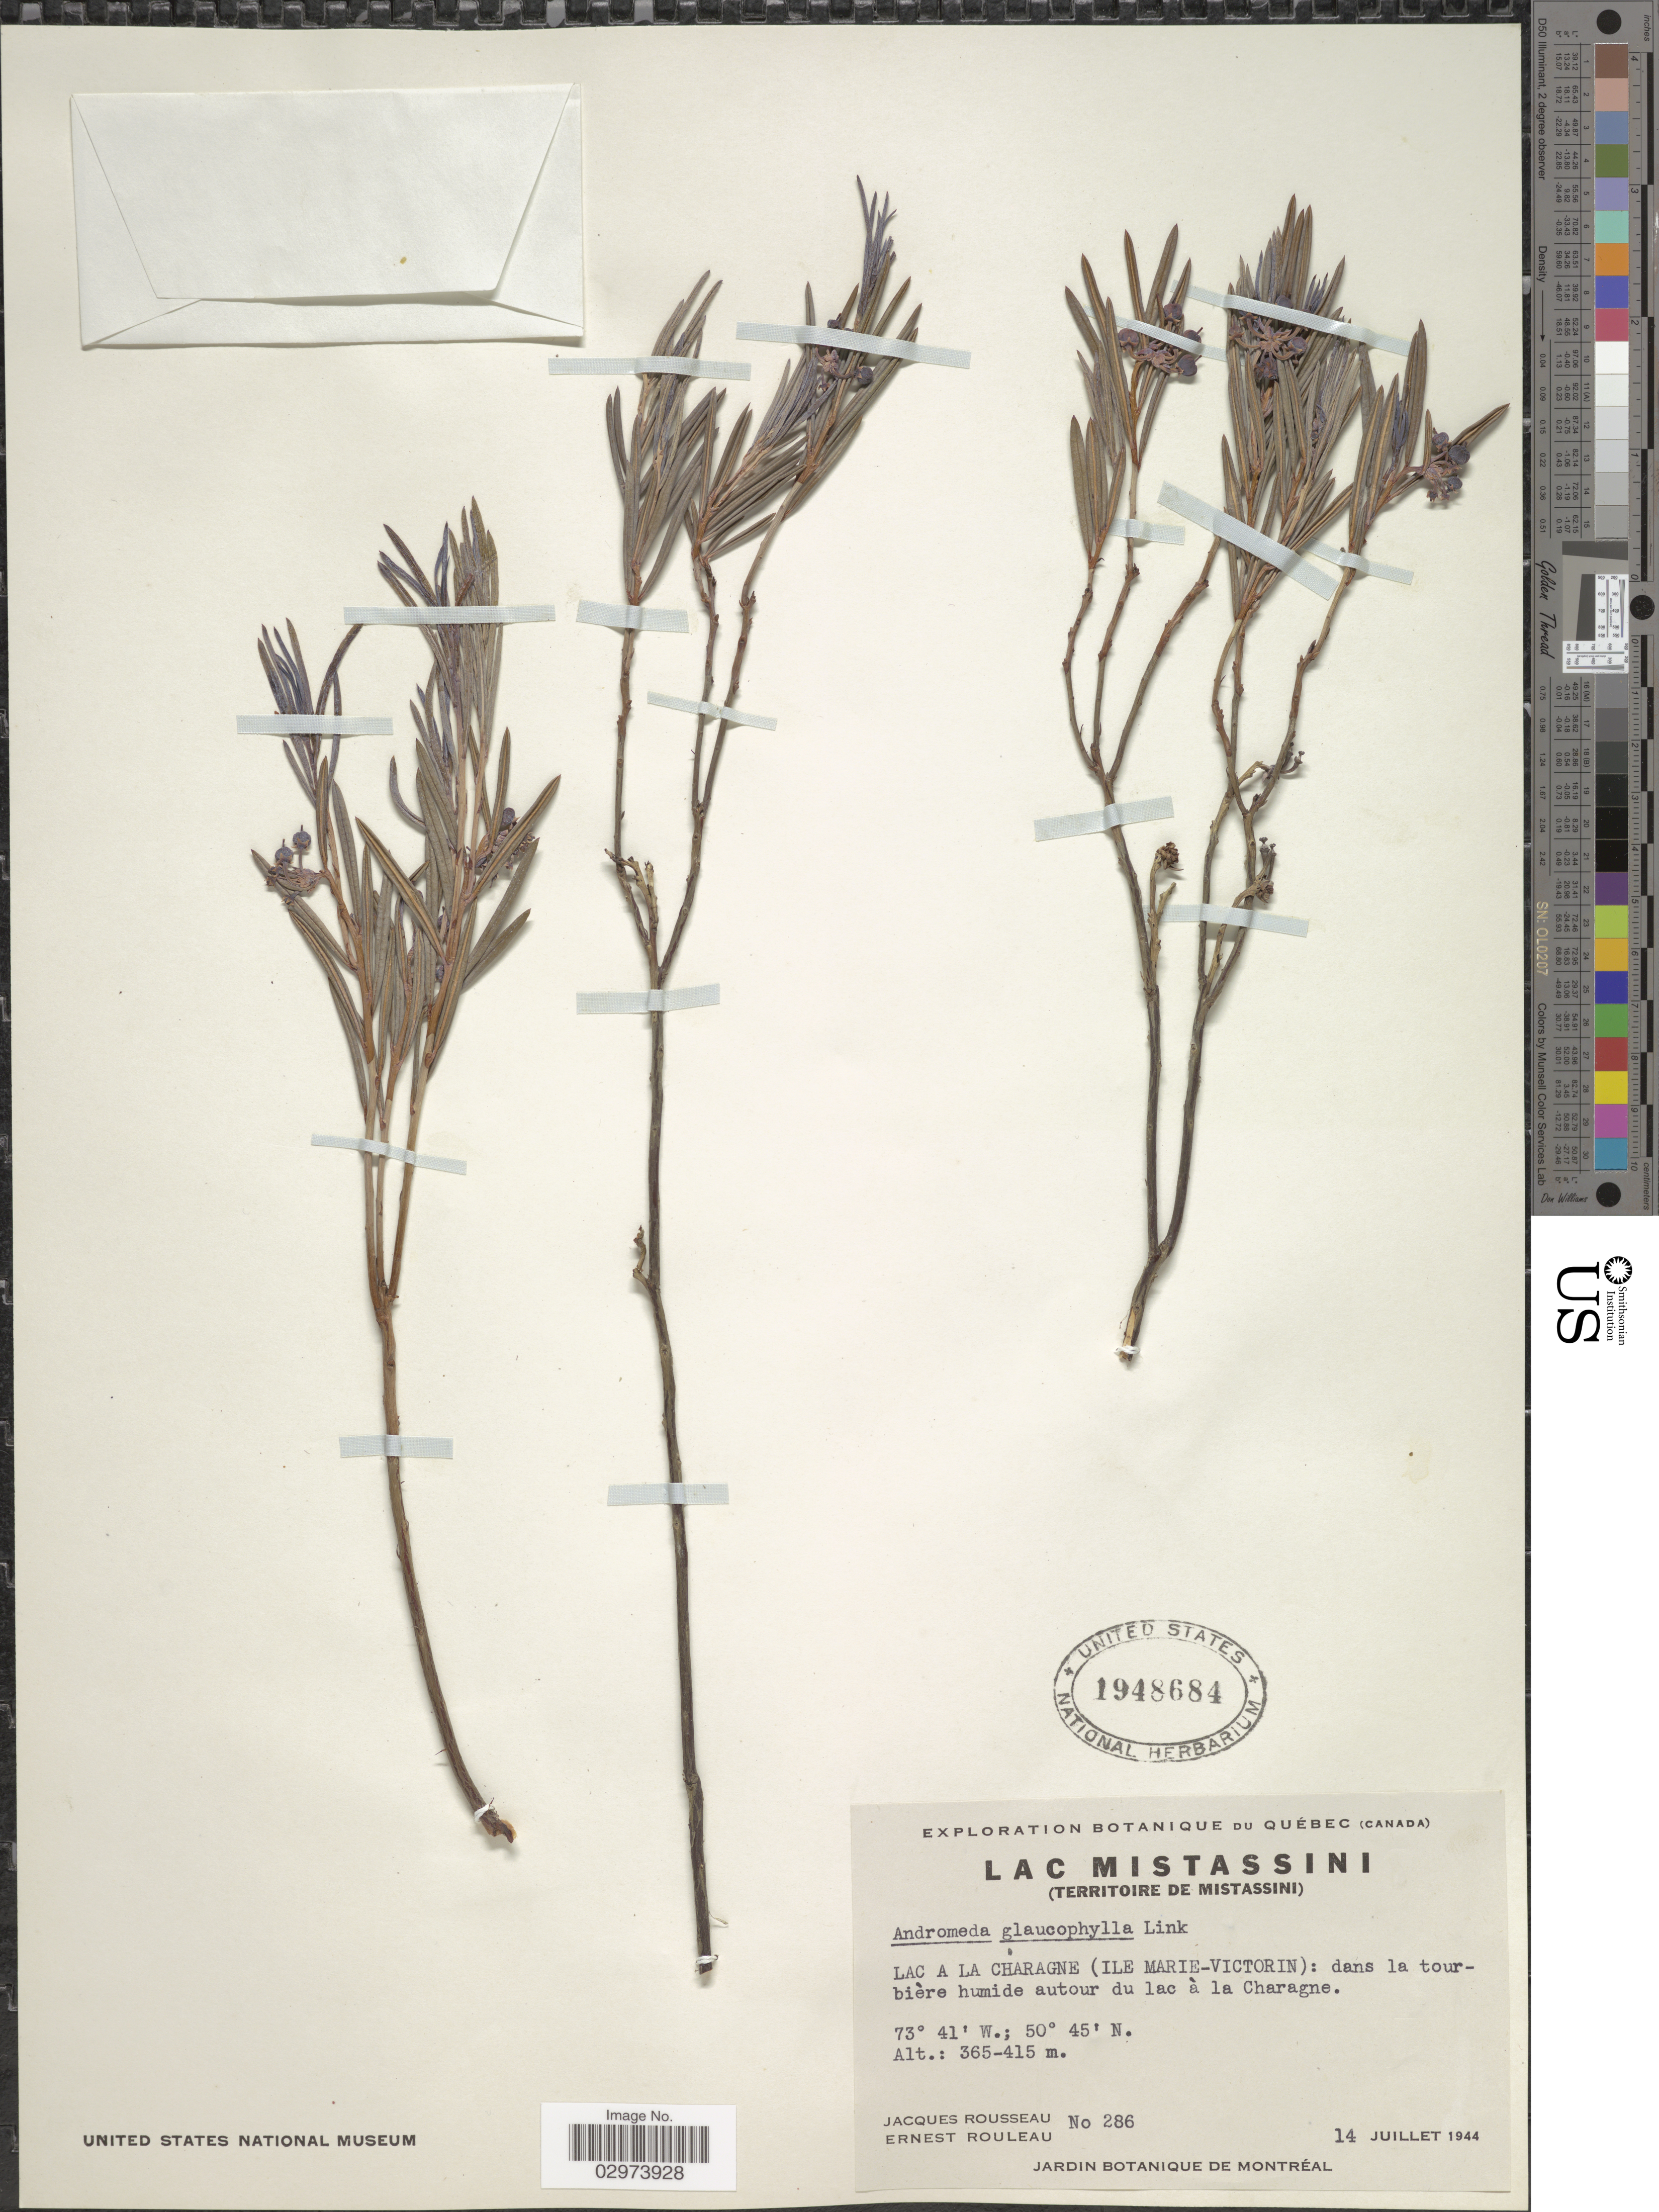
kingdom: Plantae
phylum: Tracheophyta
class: Magnoliopsida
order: Ericales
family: Ericaceae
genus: Andromeda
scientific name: Andromeda polifolia var. latifolia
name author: Aiton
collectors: J. Rousseau & J. Rouleau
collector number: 286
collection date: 1944-07-14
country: Canada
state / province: Quebec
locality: Lac Mistassini. (Territoire de Mistassini). Lac a la Charagne (Ile Marie-Victorin): dans la tourbière humide autour du lac à la Charagne.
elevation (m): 365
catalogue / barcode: US 1948684